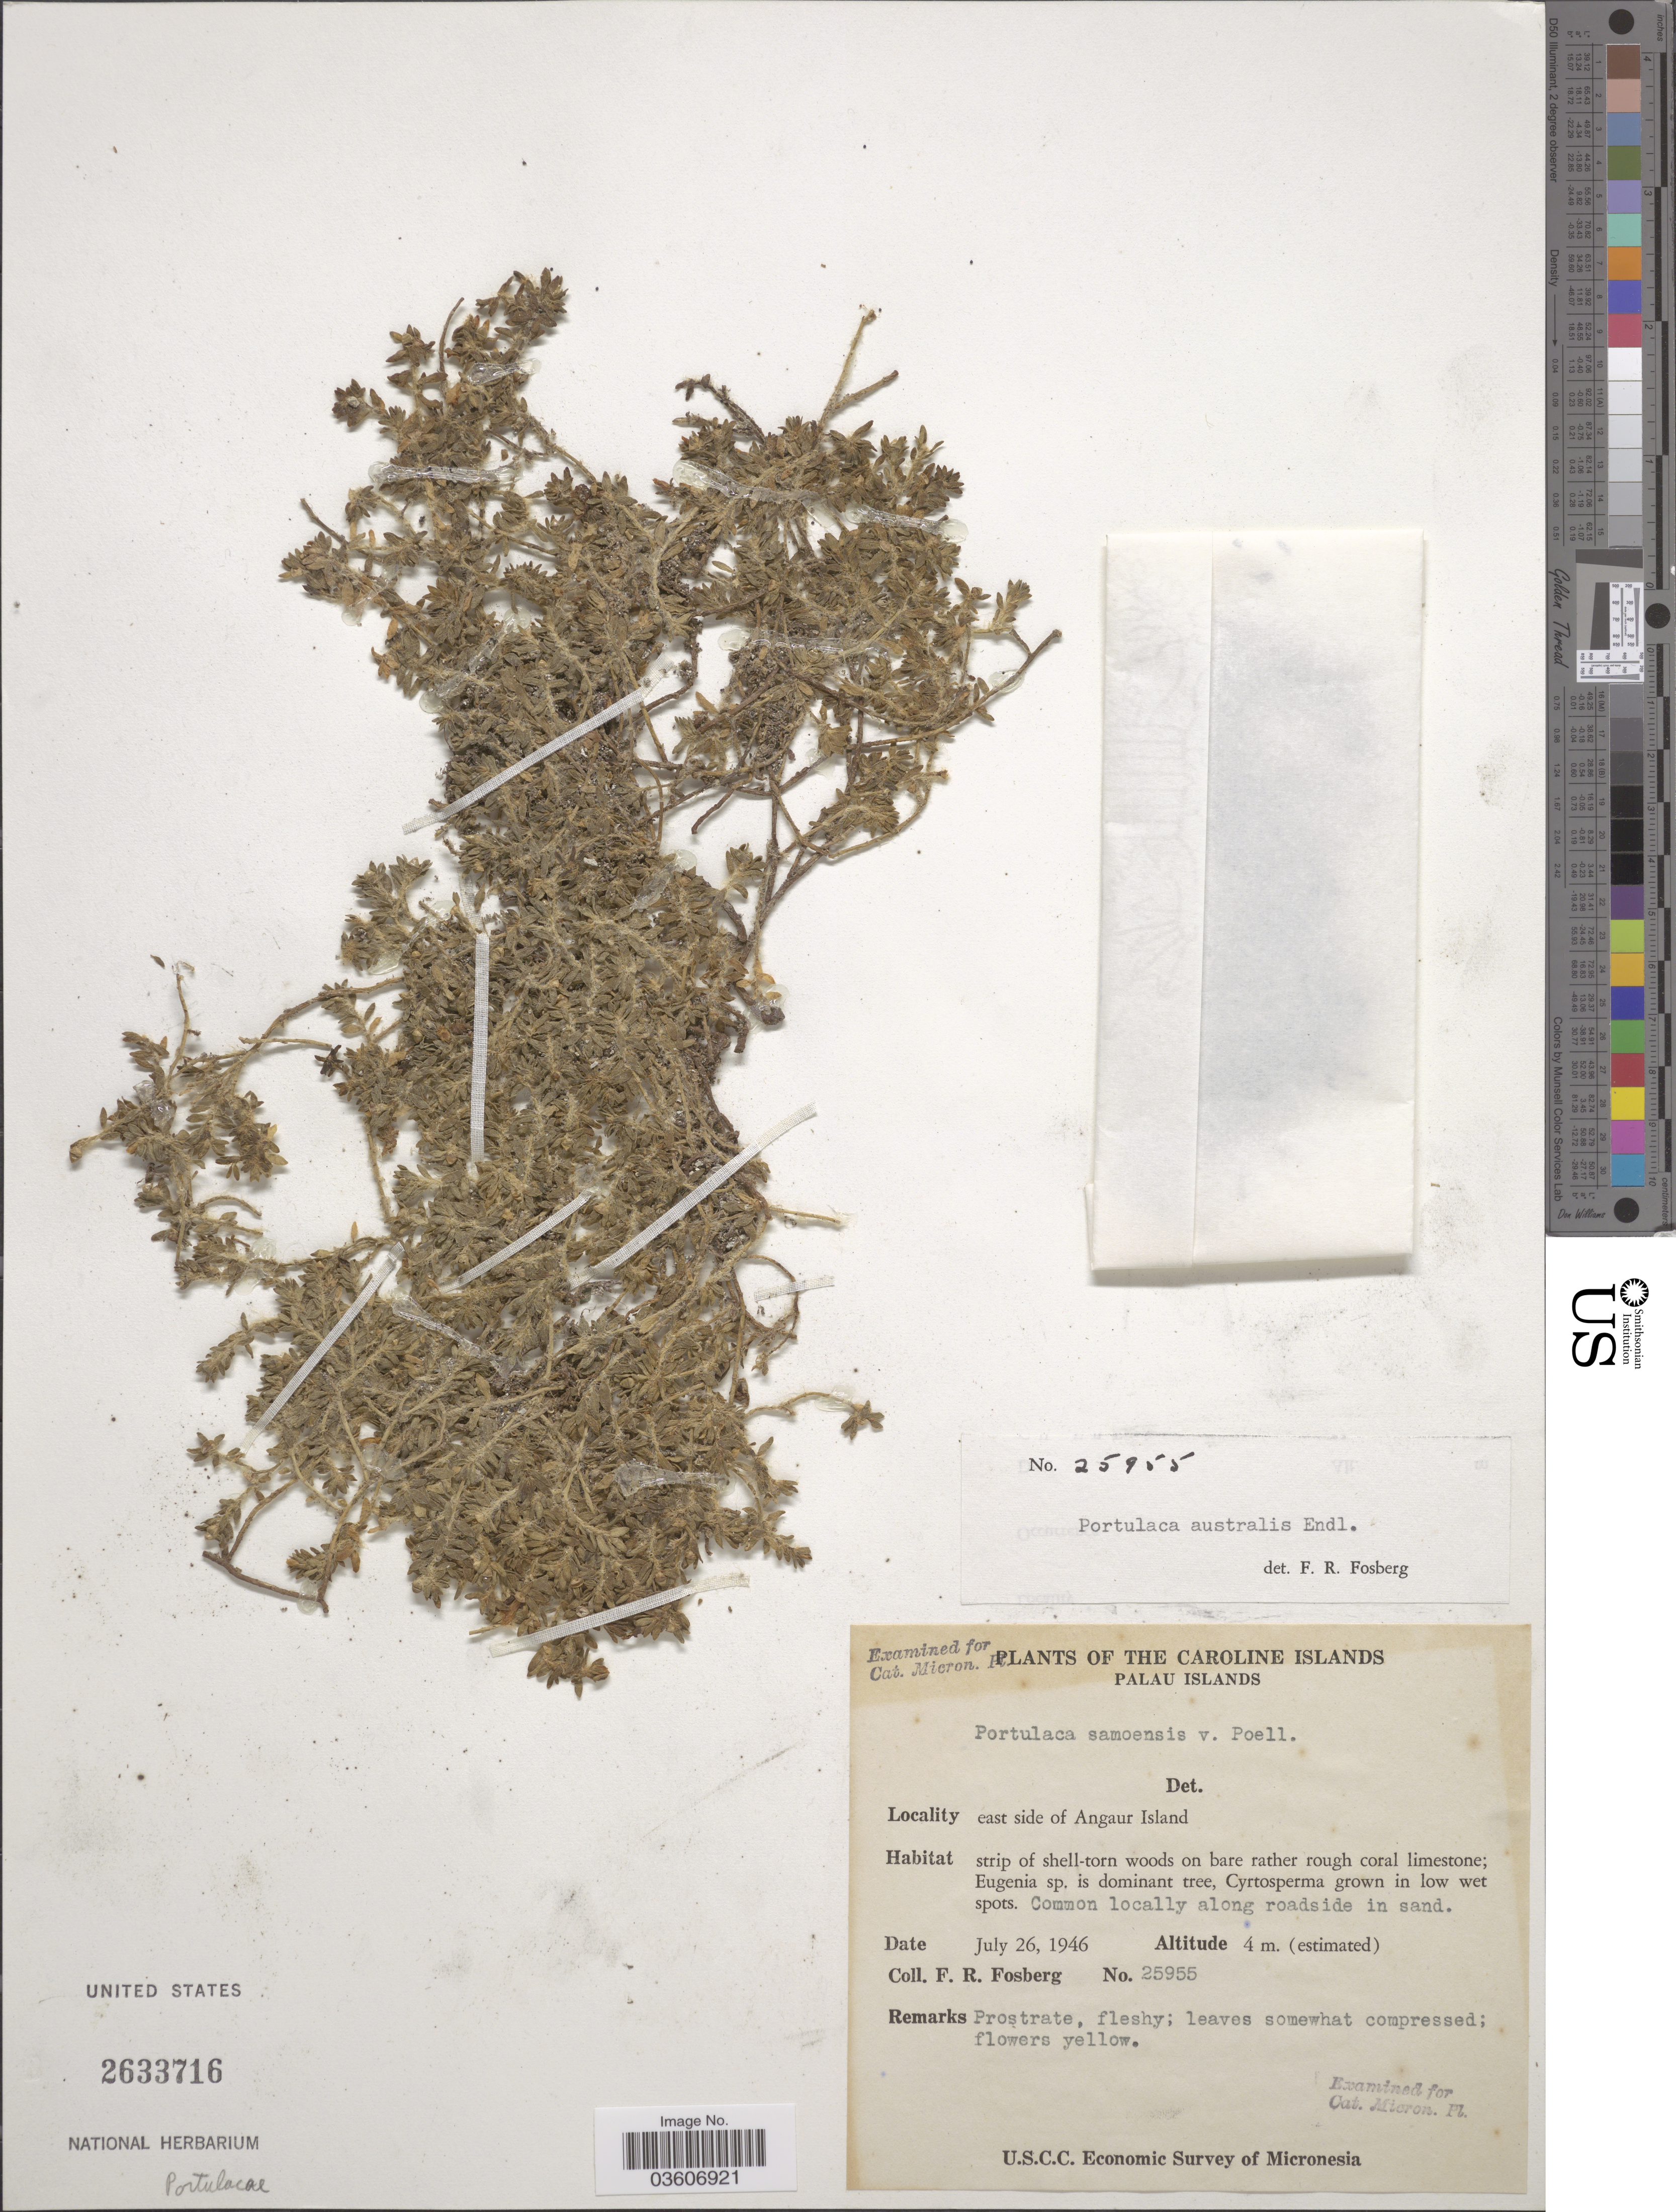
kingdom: Plantae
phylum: Tracheophyta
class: Magnoliopsida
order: Caryophyllales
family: Portulacaceae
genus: Portulaca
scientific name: Portulaca australis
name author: Endl.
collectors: F. R. Fosberg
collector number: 25955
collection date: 1946-07-26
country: Palau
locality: Palau Islands. East side of Angaur Island.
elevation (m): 4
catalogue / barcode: US 2633716